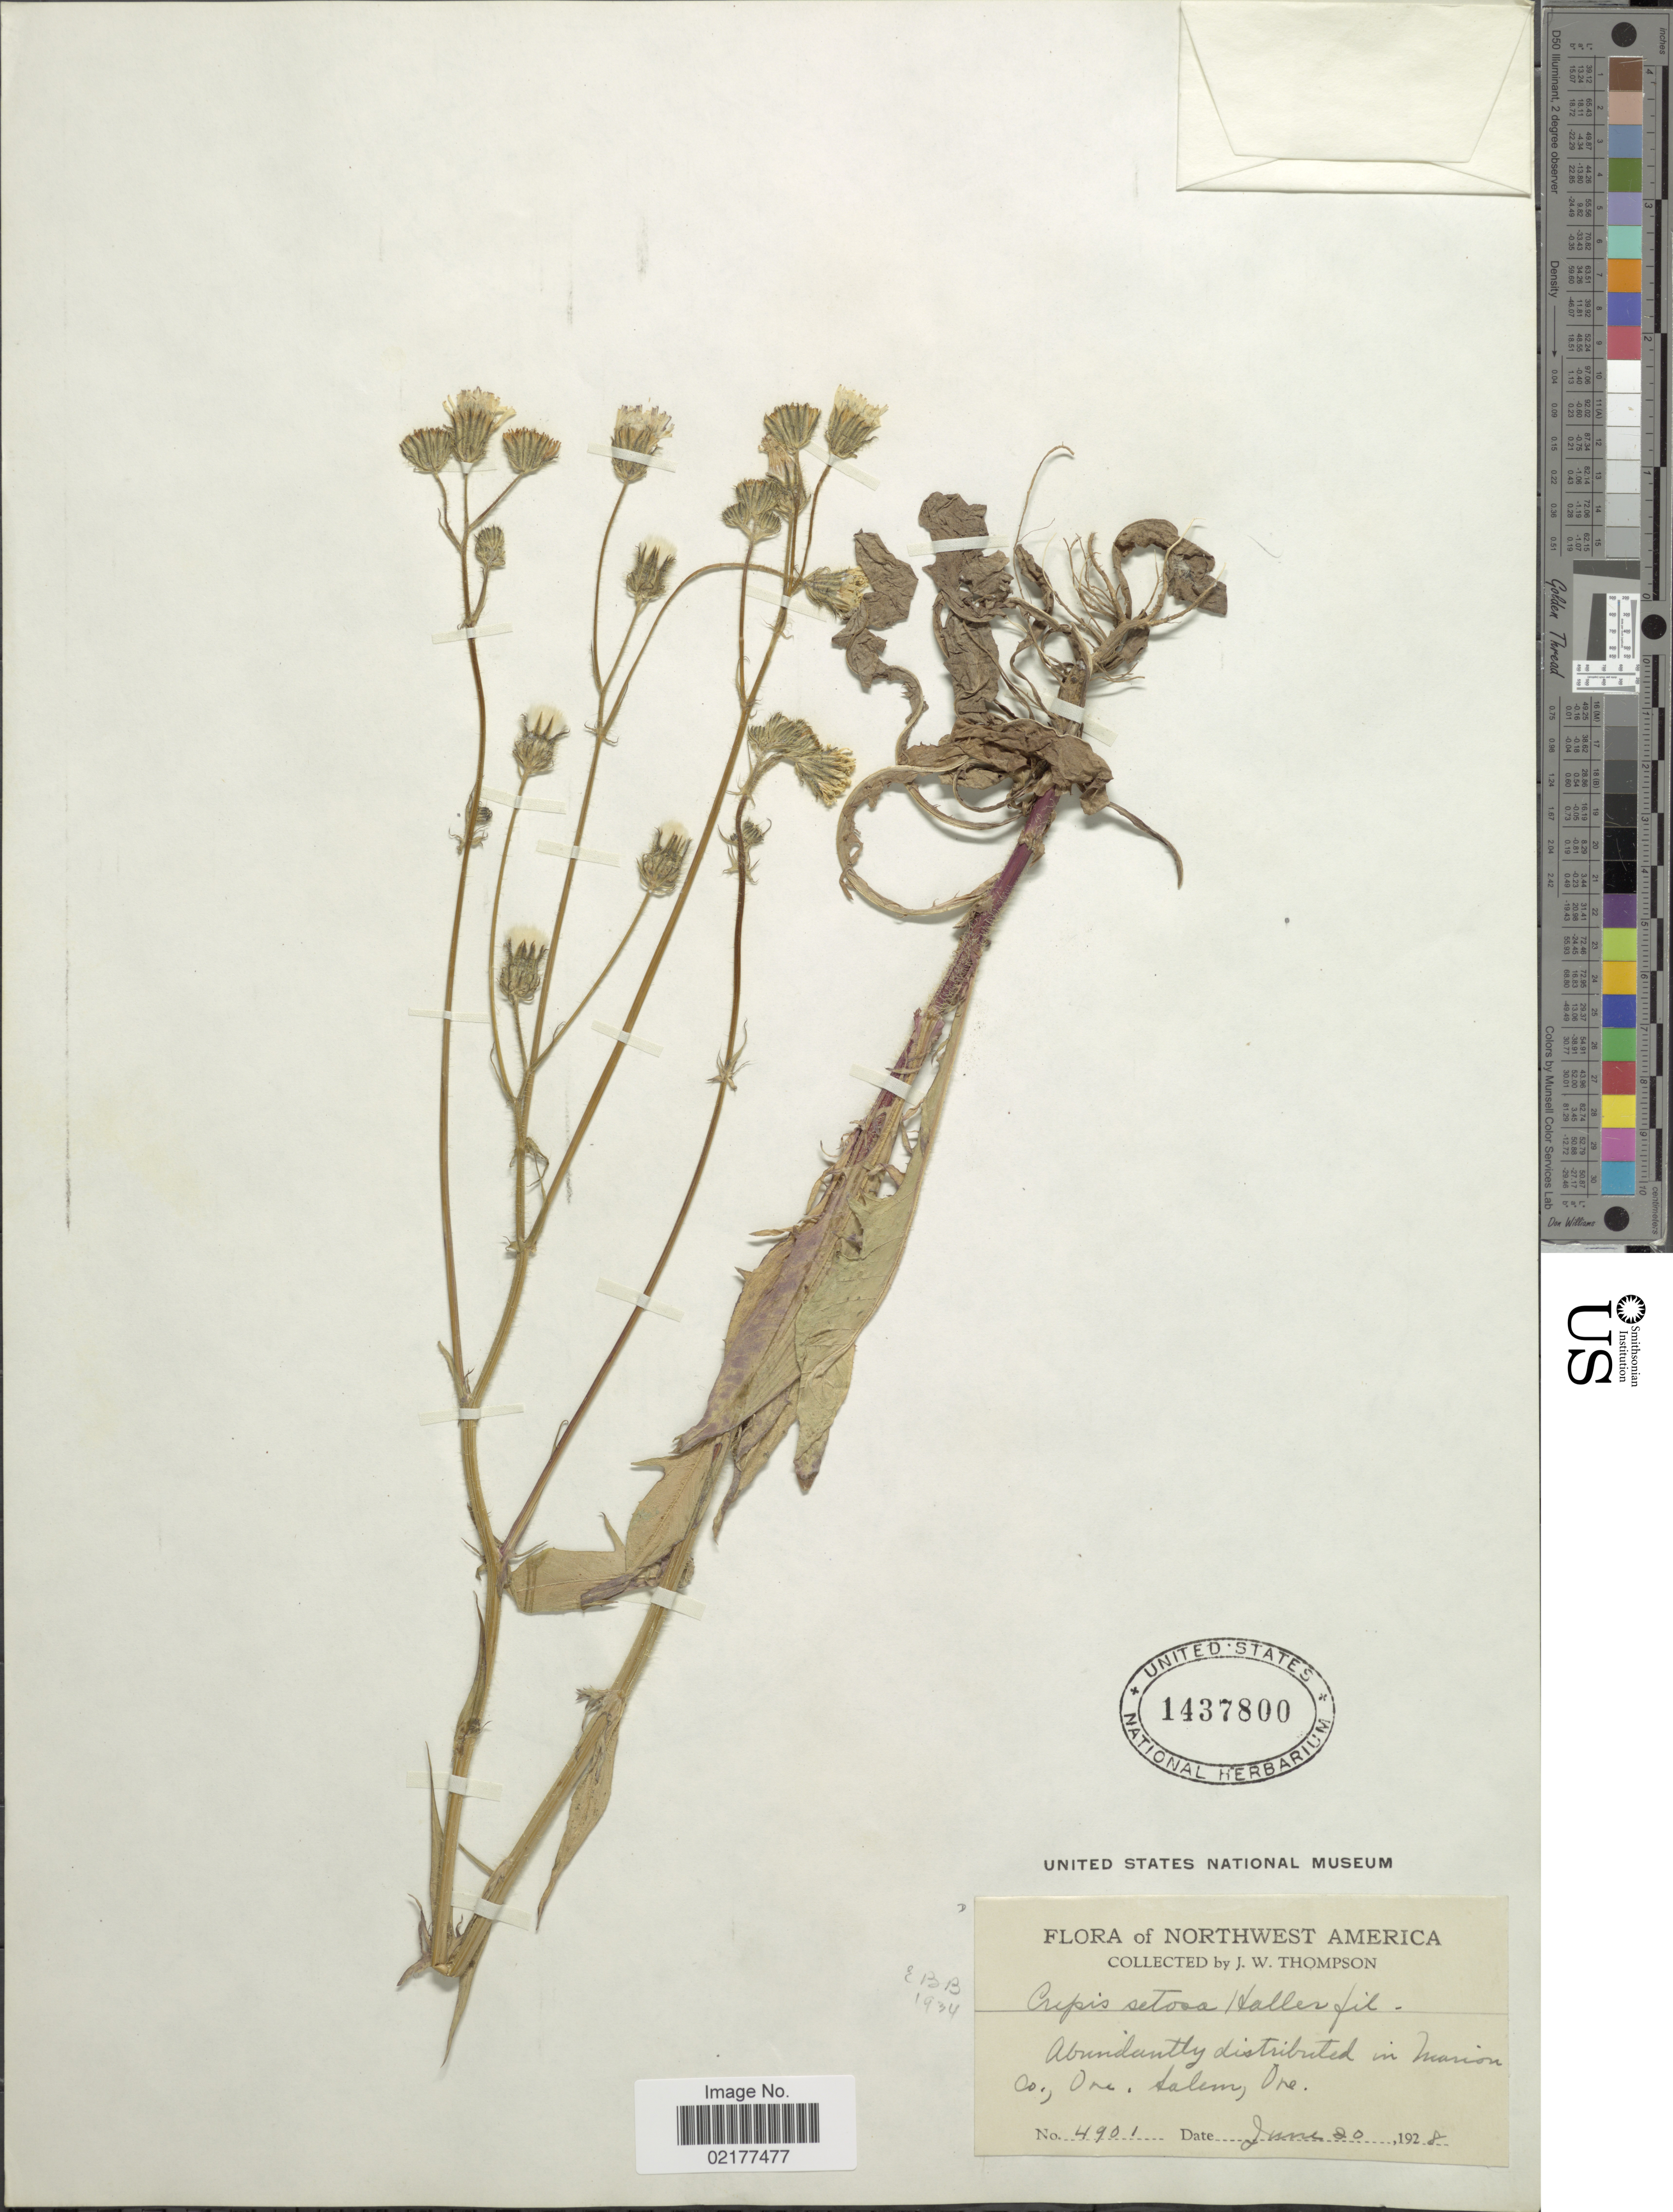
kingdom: Plantae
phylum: Tracheophyta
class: Magnoliopsida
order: Asterales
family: Asteraceae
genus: Crepis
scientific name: Crepis setosa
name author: Haller f.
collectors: J. W. Thompson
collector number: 4901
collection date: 1928-06-20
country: United States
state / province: Oregon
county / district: Marion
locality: Marion Co. Salem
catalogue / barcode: US 1437800